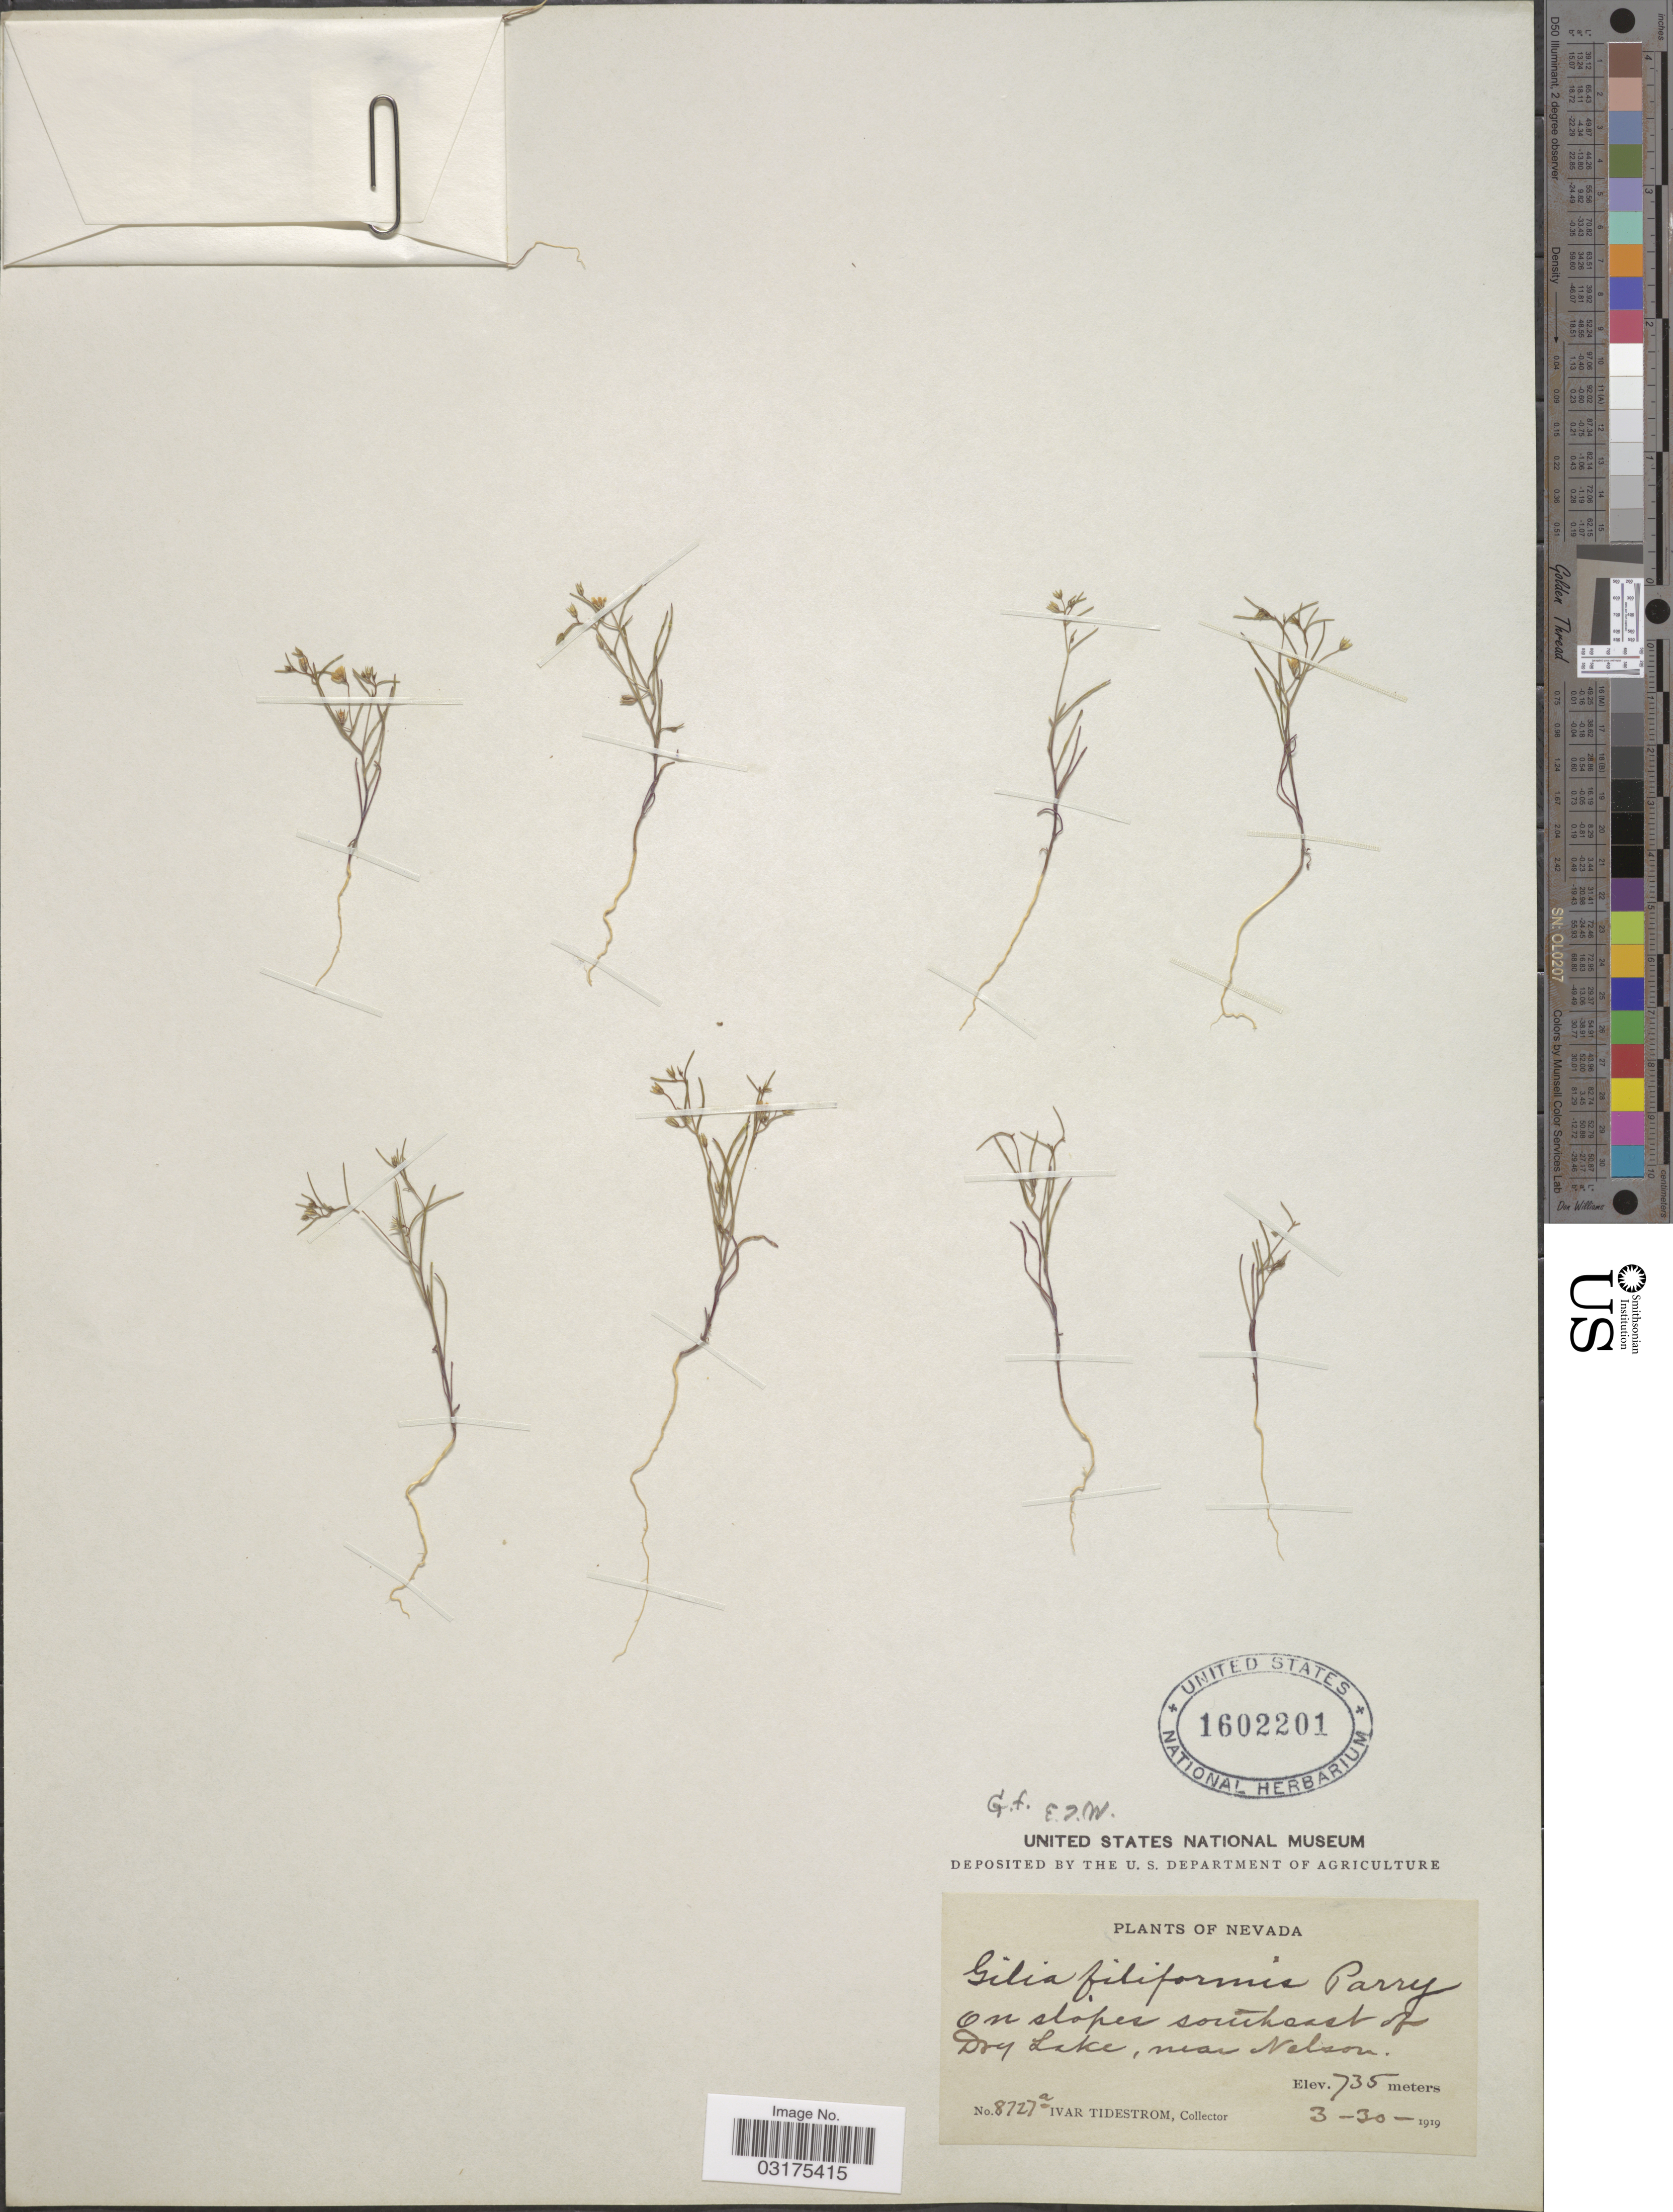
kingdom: Plantae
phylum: Tracheophyta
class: Magnoliopsida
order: Ericales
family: Polemoniaceae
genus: Linanthus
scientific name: Linanthus filiformis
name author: (Parry ex A. Gray) J.M. Porter & L.A. Johnson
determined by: Strong, Mark T., (BOT), Smithsonian Institution - National Museum of Natural History (UNITED STATES)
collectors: I. F. Tidestrom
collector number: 8727a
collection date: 1919-03-30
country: United States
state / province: Nevada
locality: On slopes southeast of Dry Lake, near Nelson.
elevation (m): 735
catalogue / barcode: US 1602201